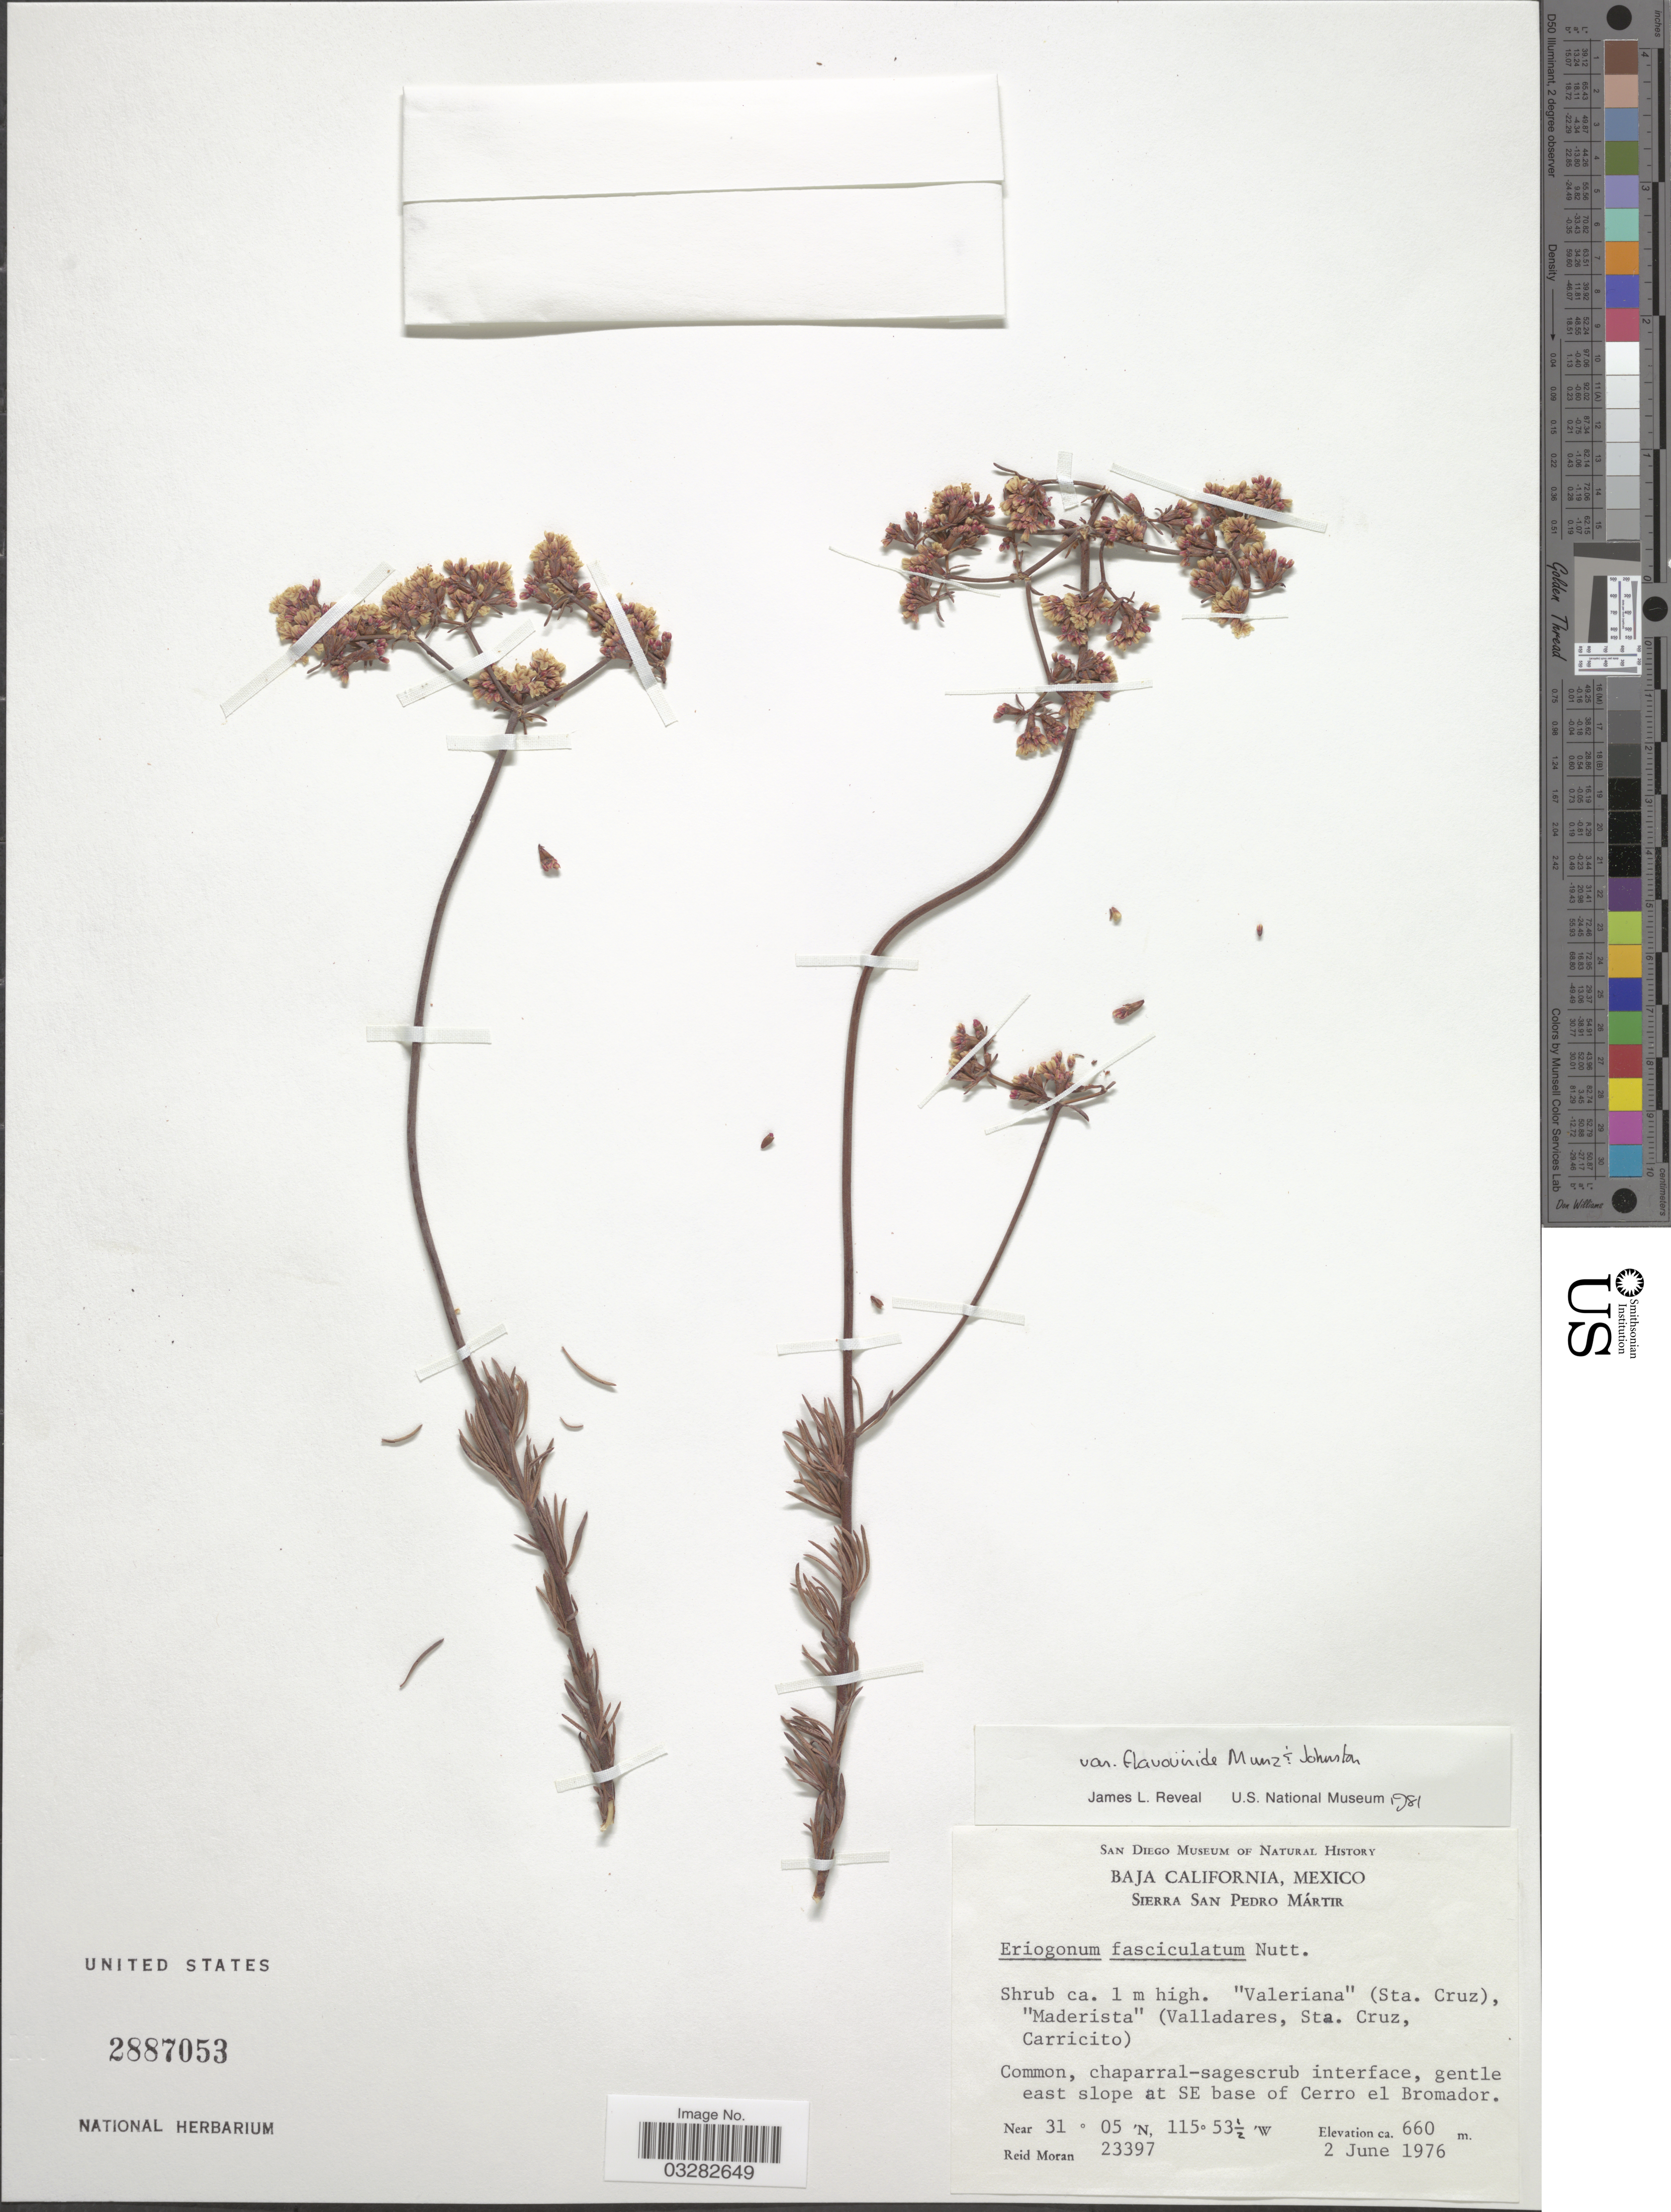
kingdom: Plantae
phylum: Tracheophyta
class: Magnoliopsida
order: Caryophyllales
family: Polygonaceae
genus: Eriogonum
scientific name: Eriogonum fasciculatum var. fasciculatum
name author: Benth.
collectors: R. Moran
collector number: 23397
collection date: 1976-06-02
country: Mexico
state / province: Baja California Norte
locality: Sierra San Pedro Mártir. Gentle east slope at SE base of Cerro el Bromador.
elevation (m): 660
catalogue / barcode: US 2887053